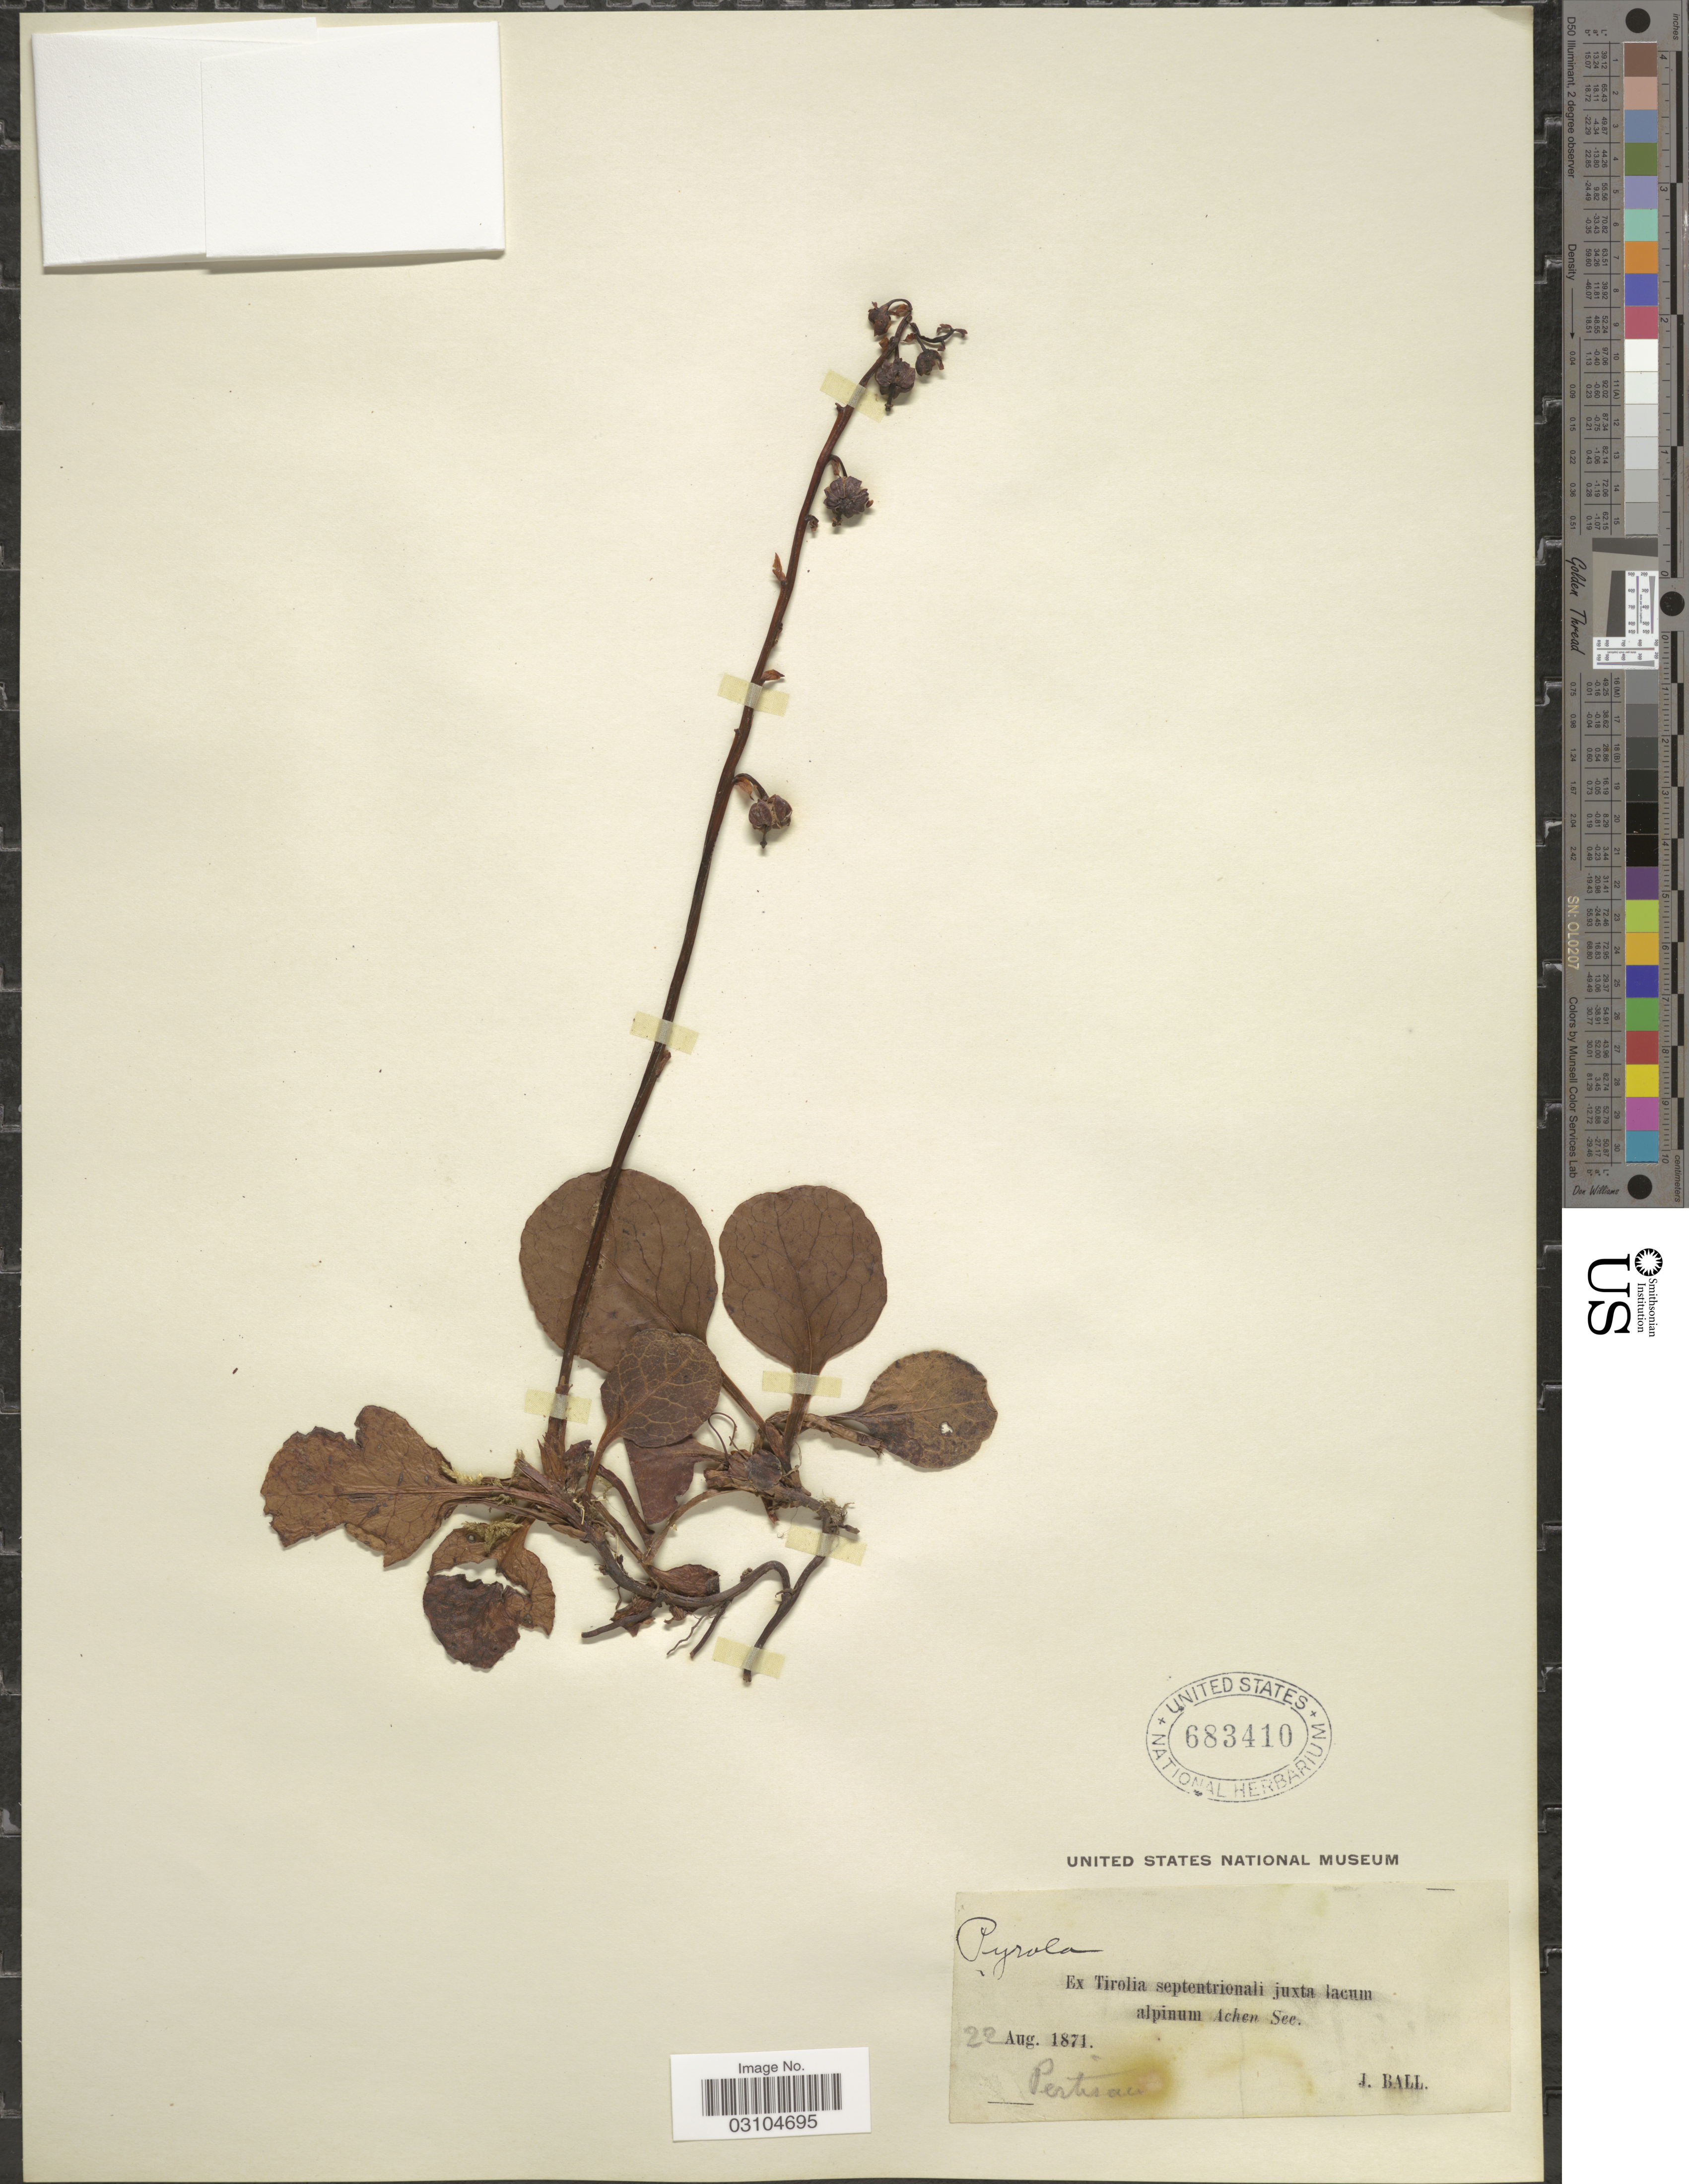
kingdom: Plantae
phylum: Tracheophyta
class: Magnoliopsida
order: Ericales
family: Ericaceae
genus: Pyrola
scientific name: Pyrola rotundifolia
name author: L.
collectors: J. Ball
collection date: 1871-08-22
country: Austria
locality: Ex Tirolia septentrionali juxta lacum alpinum Achen See.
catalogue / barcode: US 683410